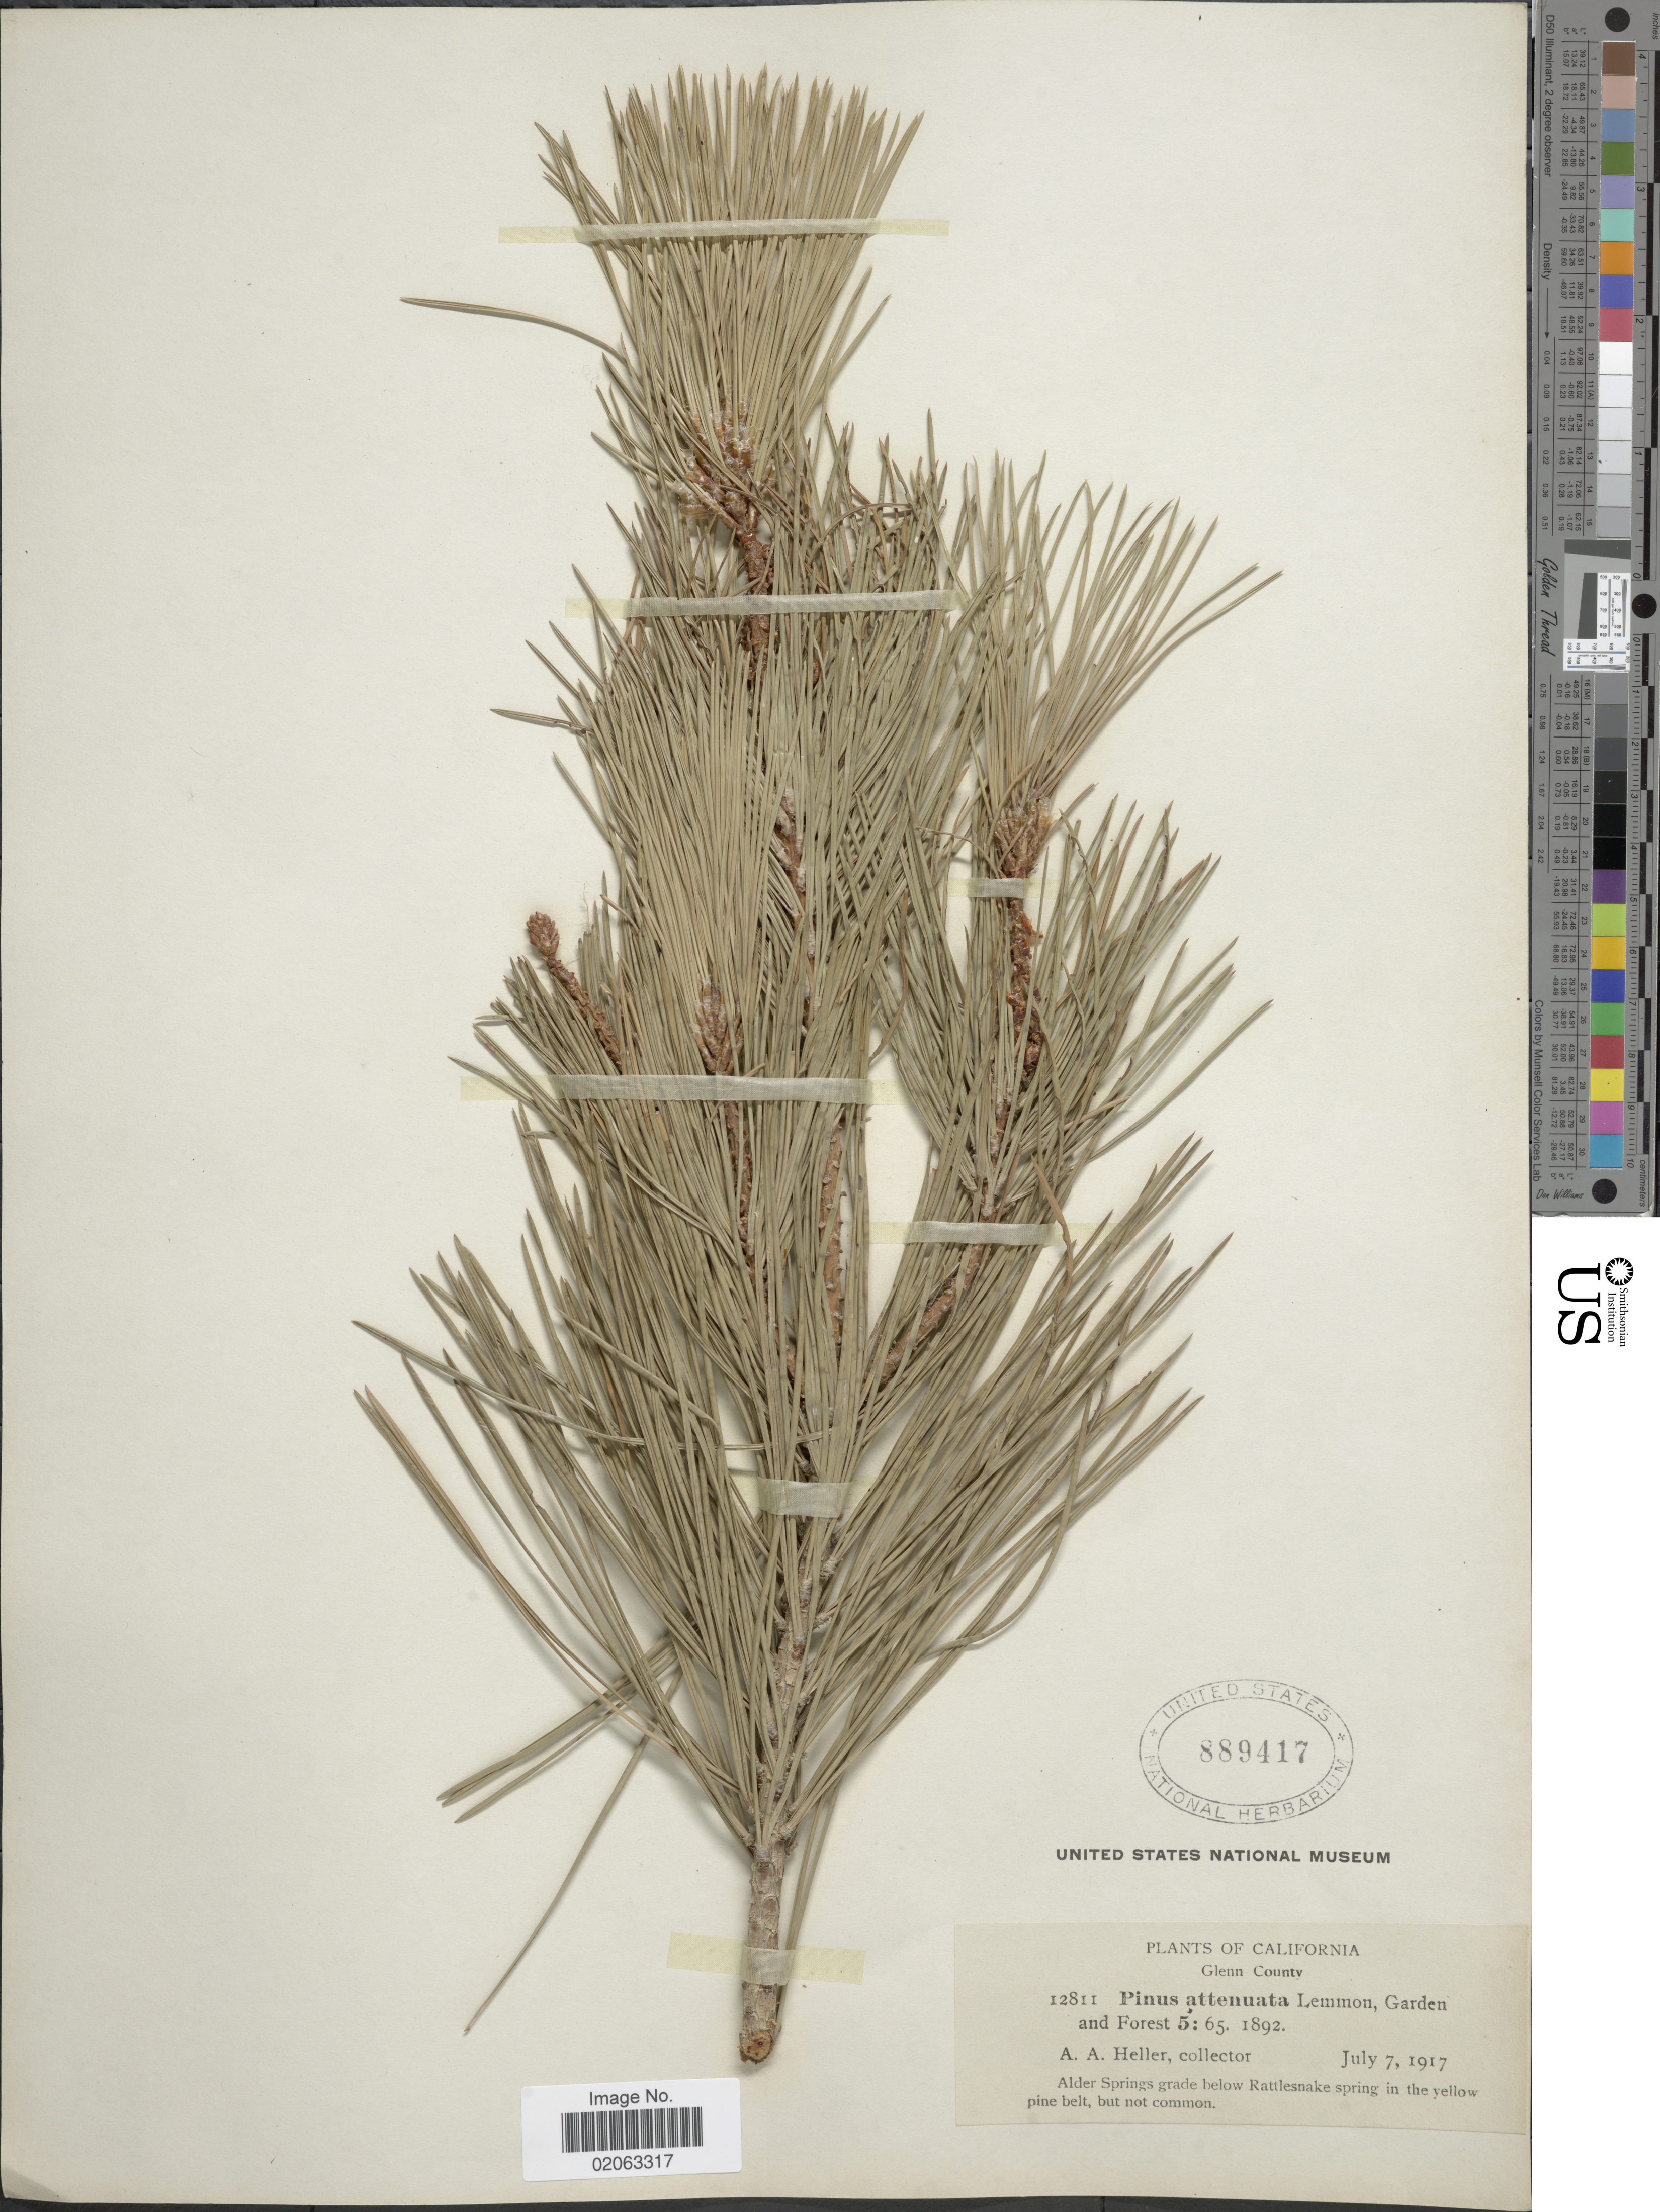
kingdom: Plantae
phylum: Tracheophyta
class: Pinopsida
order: Pinales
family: Pinaceae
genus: Pinus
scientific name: Pinus attenuata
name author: Lemmon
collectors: A. A. Heller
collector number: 12811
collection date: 1917-07-07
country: United States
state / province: California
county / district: Glenn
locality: Glenn County, Alder Springs grade below Rattlesnake spring in the yellow pine belt, but not common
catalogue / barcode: US 889417